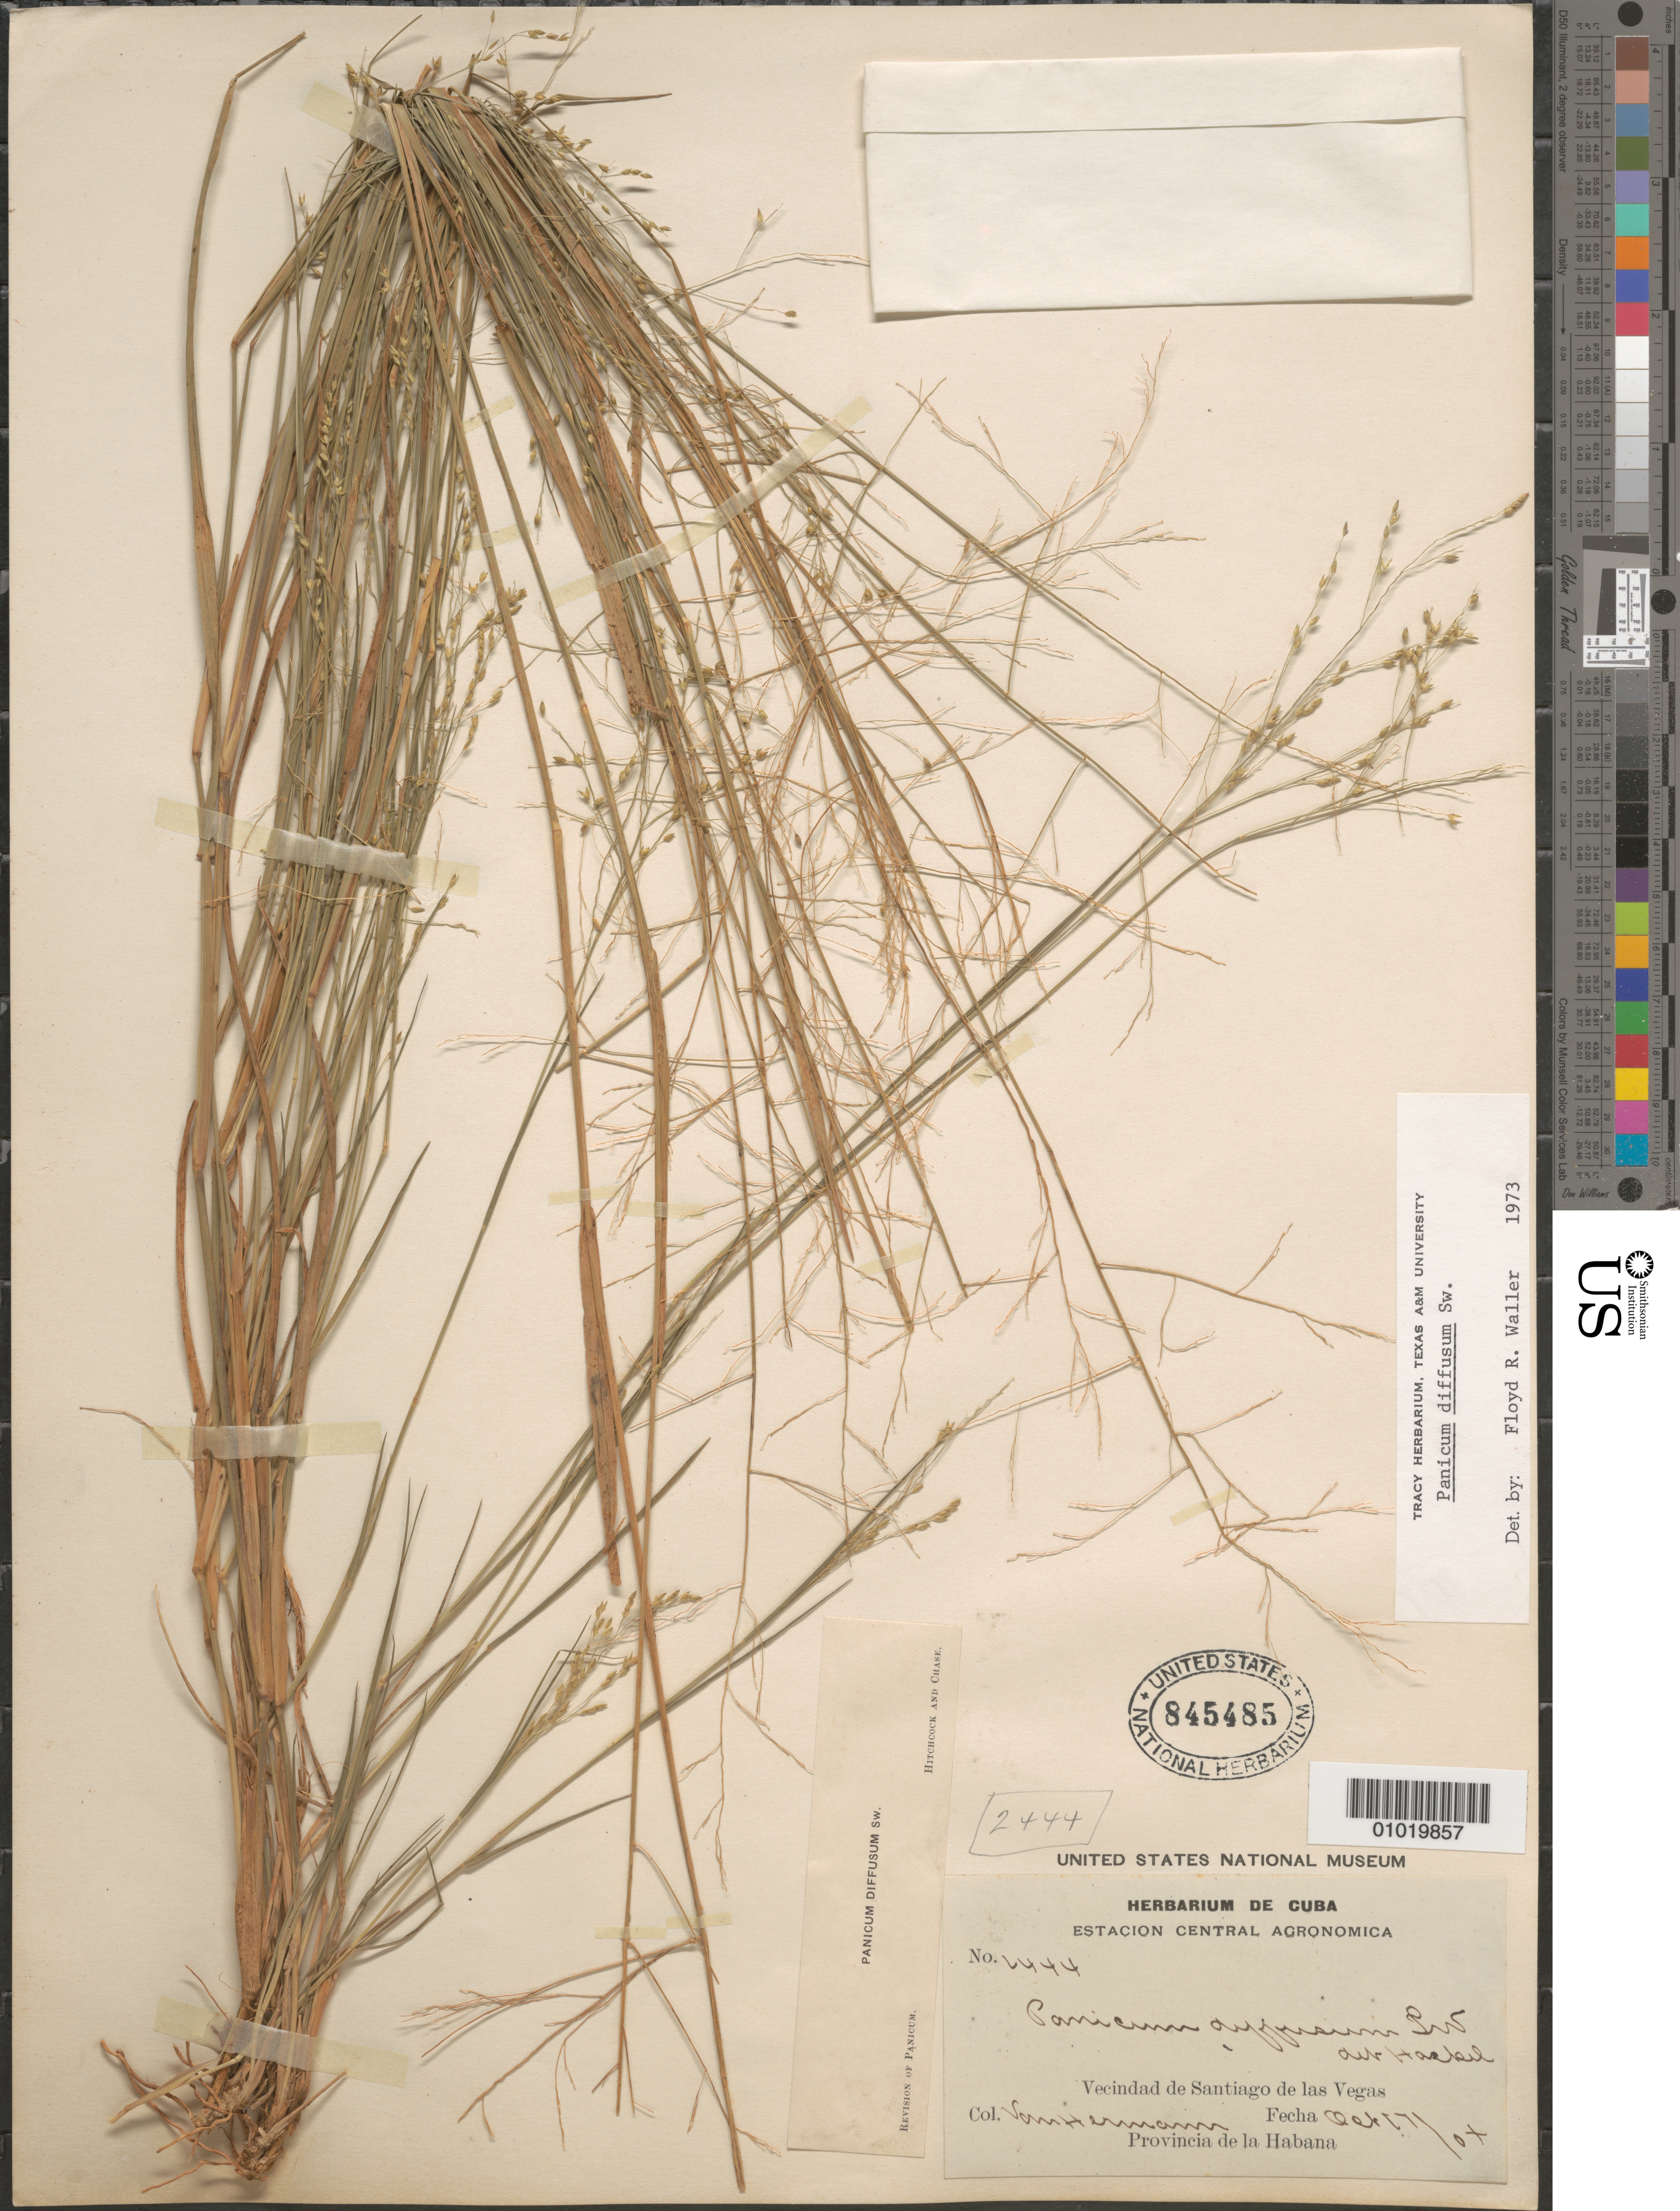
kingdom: Plantae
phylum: Tracheophyta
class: Liliopsida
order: Poales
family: Poaceae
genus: Panicum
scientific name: Panicum diffusum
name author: Sw.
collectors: H. A. Van Hermann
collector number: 2444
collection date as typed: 17 Oct 1904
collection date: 1904-10-17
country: Cuba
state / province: La Habana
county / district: Municipio Boyeros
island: Cuba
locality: Santiago de las Vegas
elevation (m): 97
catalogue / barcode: US 845485